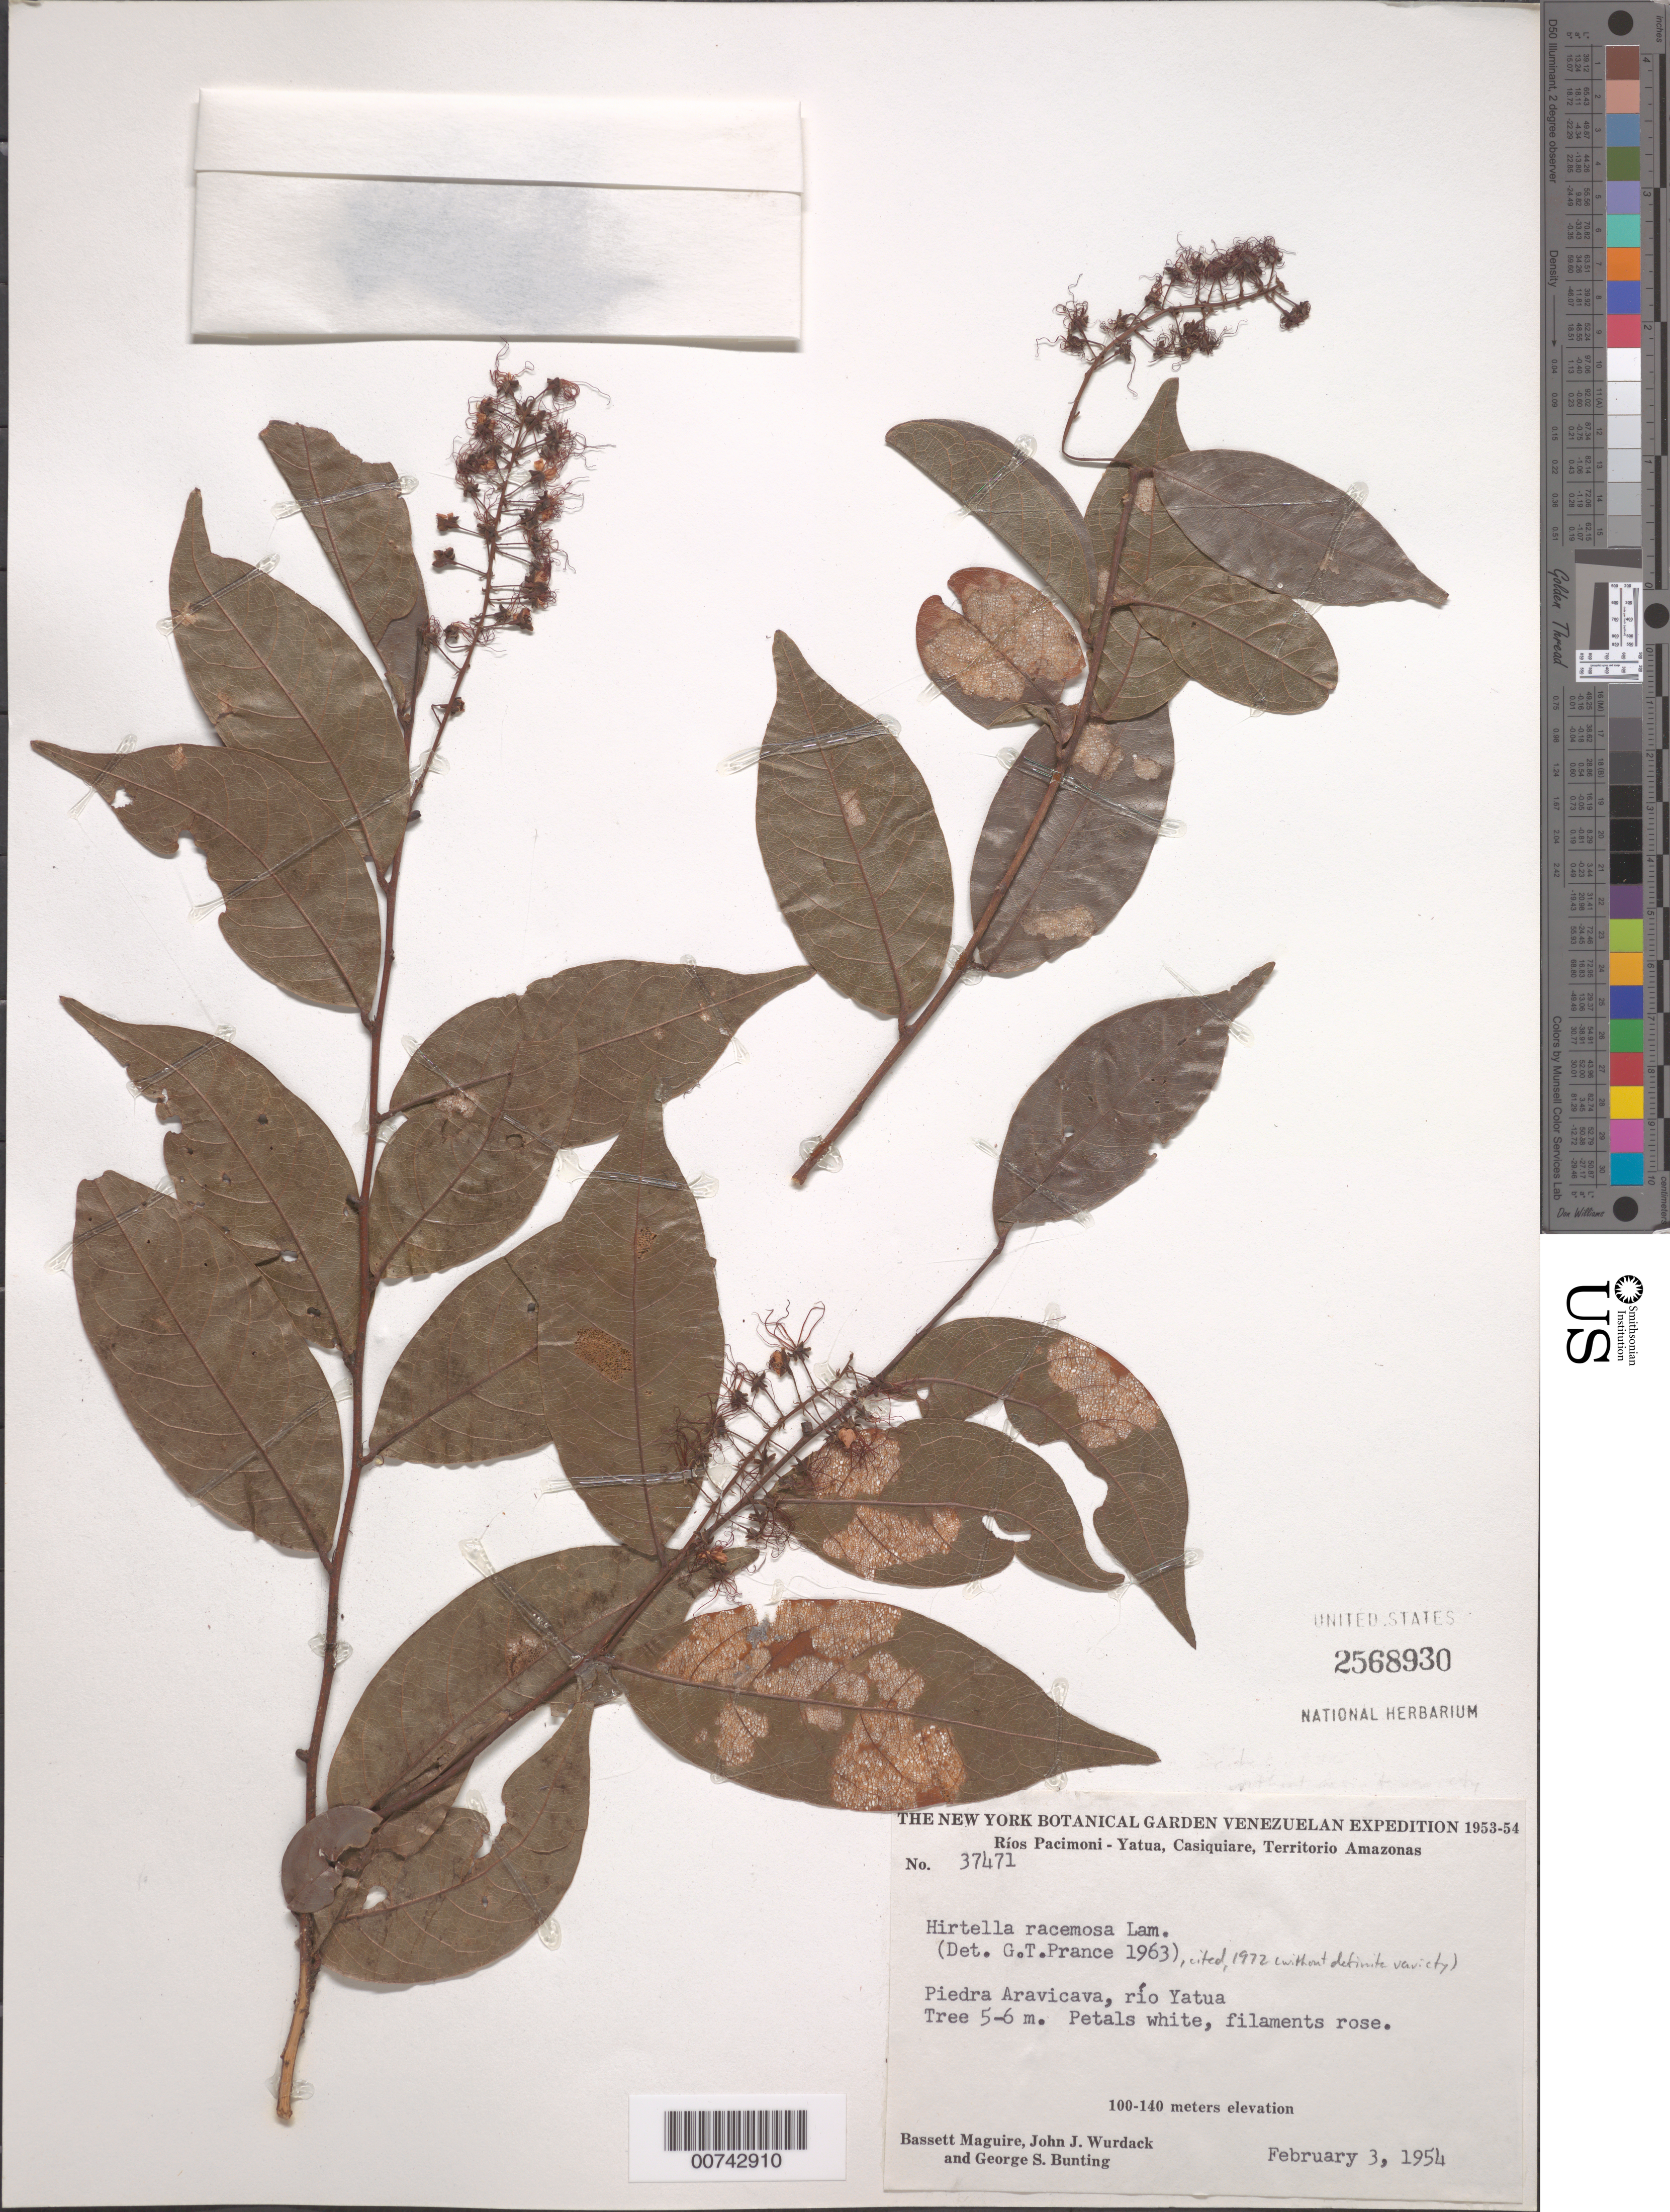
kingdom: Plantae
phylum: Tracheophyta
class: Magnoliopsida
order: Malpighiales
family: Chrysobalanaceae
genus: Hirtella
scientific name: Hirtella racemosa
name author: Lam.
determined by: Prance, G. T.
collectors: B. Maguire, J. J. Wurdack & G. S. Bunting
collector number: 37471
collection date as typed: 3-Feb-54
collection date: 1954-02-03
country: Venezuela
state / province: Amazonas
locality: Río Yatua, Piedra Arauicaua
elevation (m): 100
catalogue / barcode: US 2568930